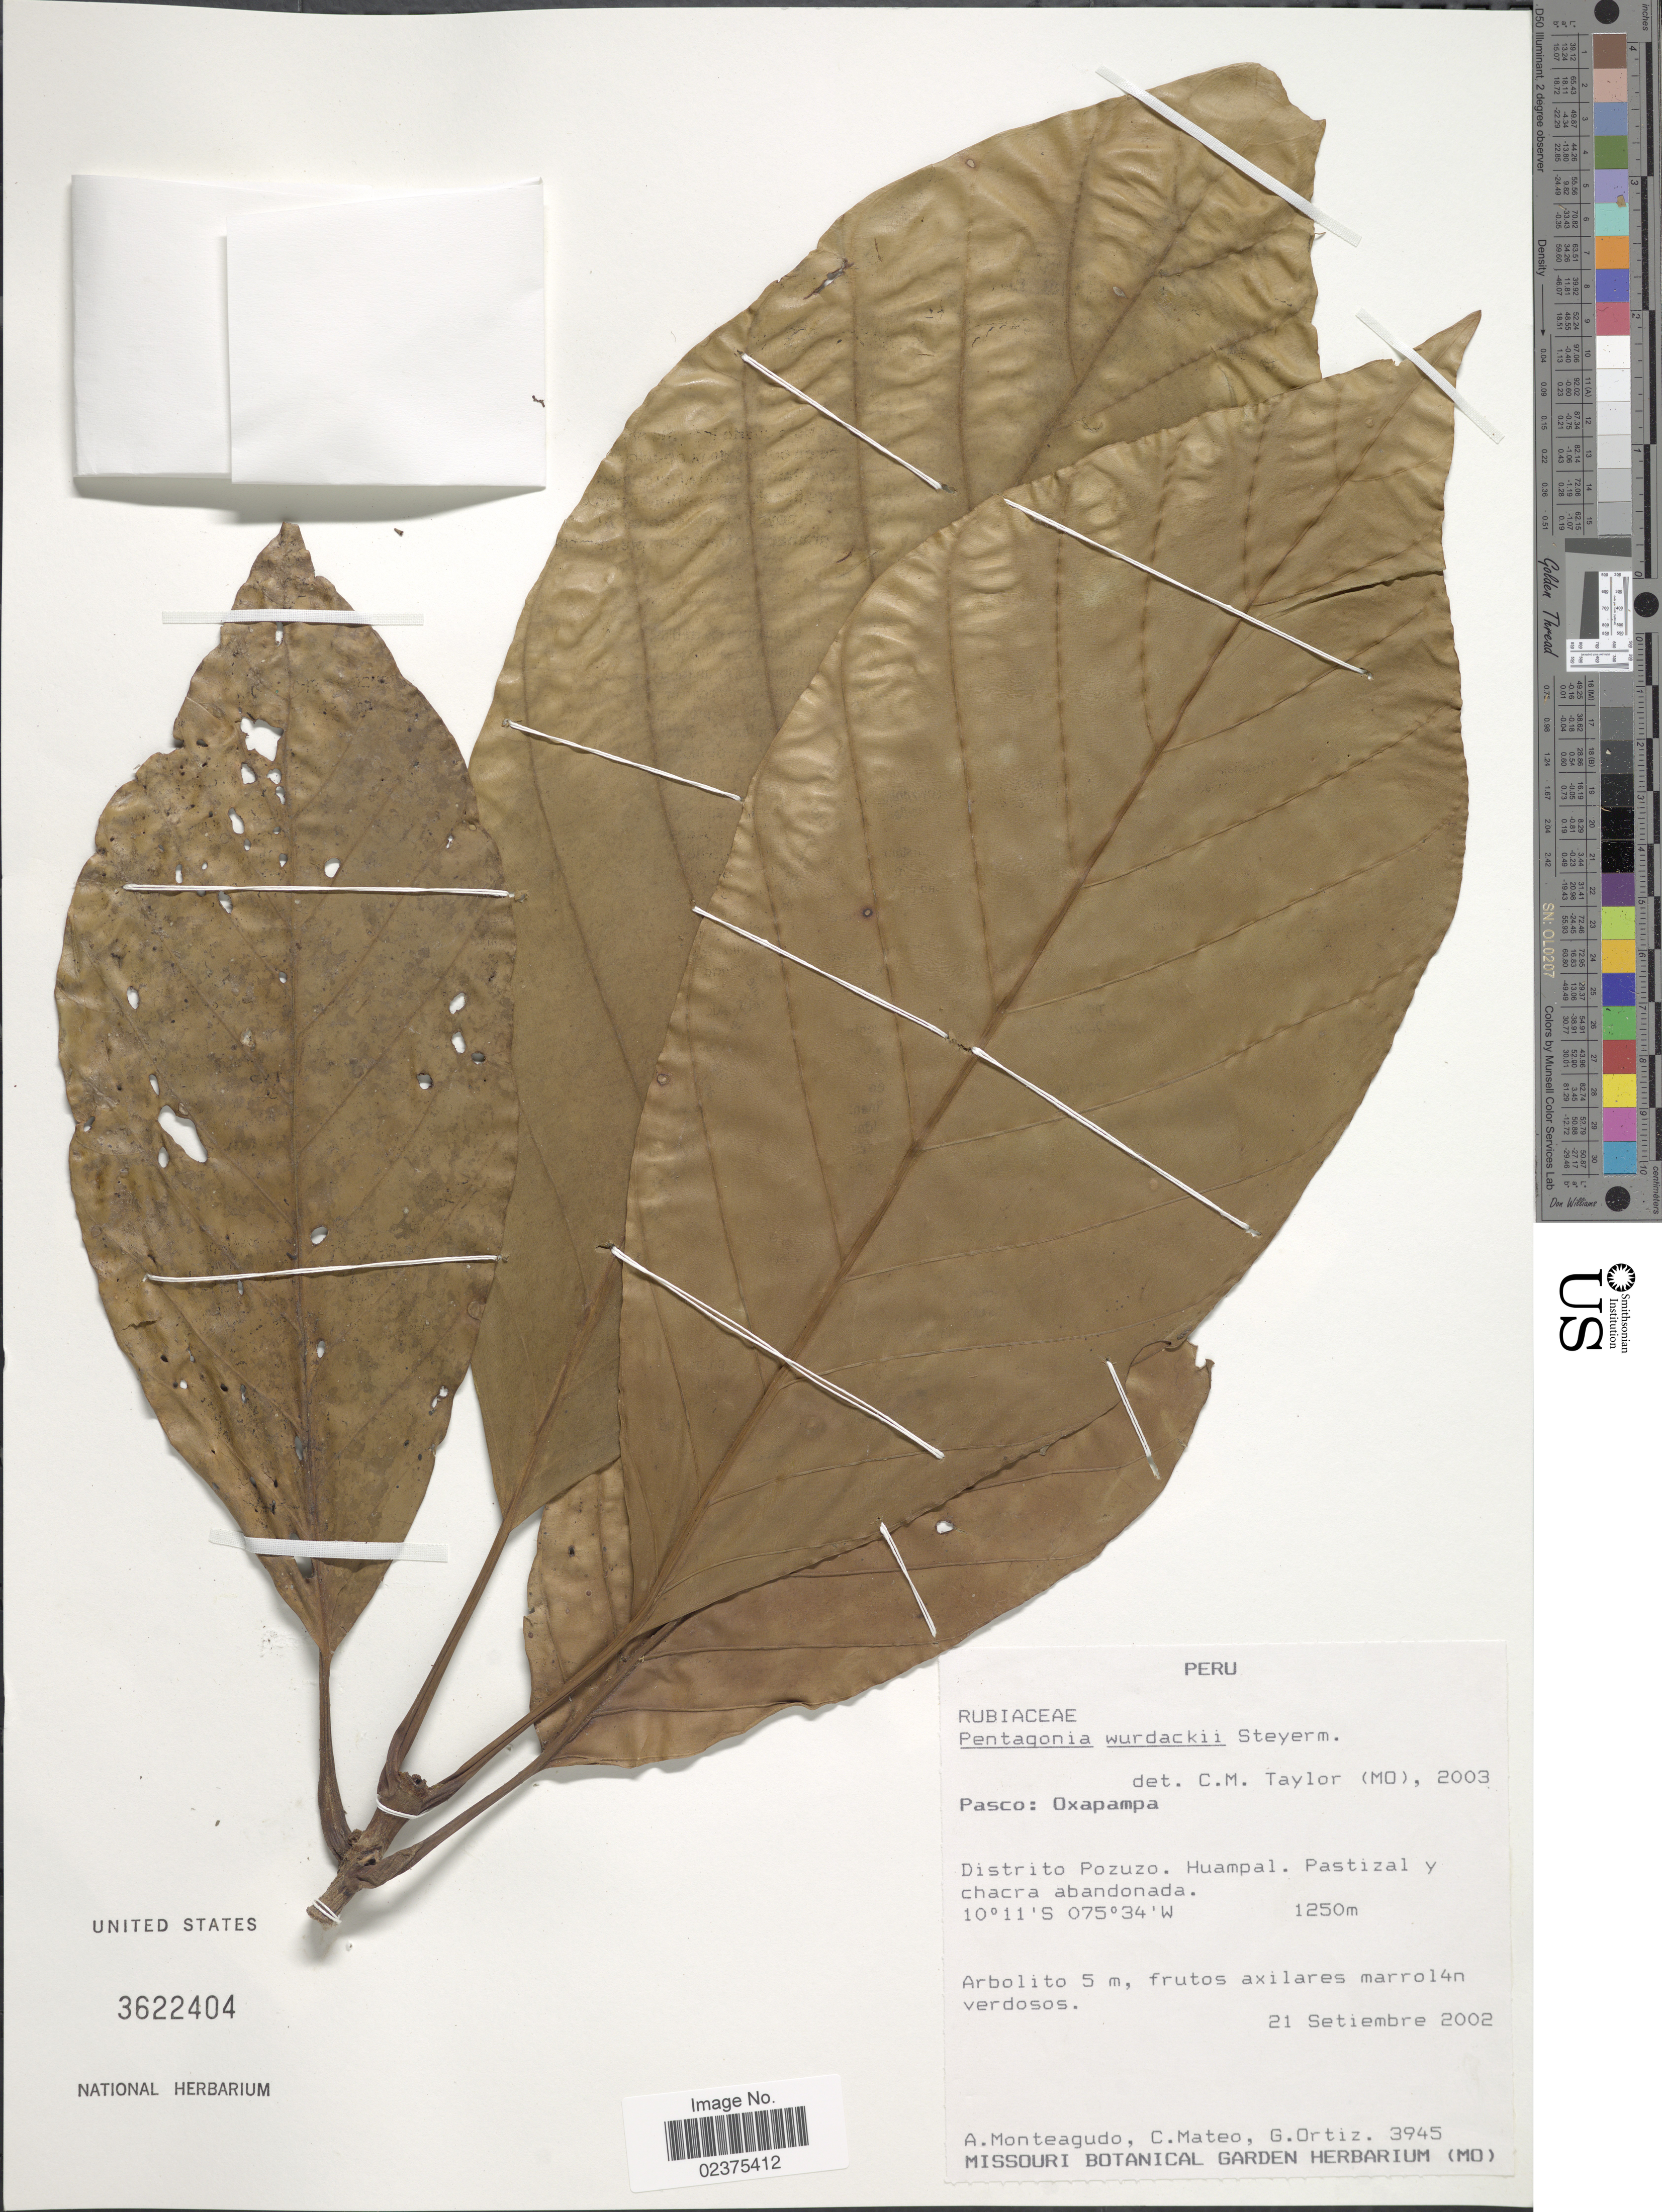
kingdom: Plantae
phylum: Tracheophyta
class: Magnoliopsida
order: Gentianales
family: Rubiaceae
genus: Pentagonia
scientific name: Pentagonia wurdackii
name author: Steyerm.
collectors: A. Monteagudo, C. Mateo & G. Ortiz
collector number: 3945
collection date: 2002-09-21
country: Peru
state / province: Pasco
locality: Pasco: Oxapampa, Distrito Pozuzo, Huampal, Pastizal y chacra abandonada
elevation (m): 1250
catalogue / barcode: US 3622404